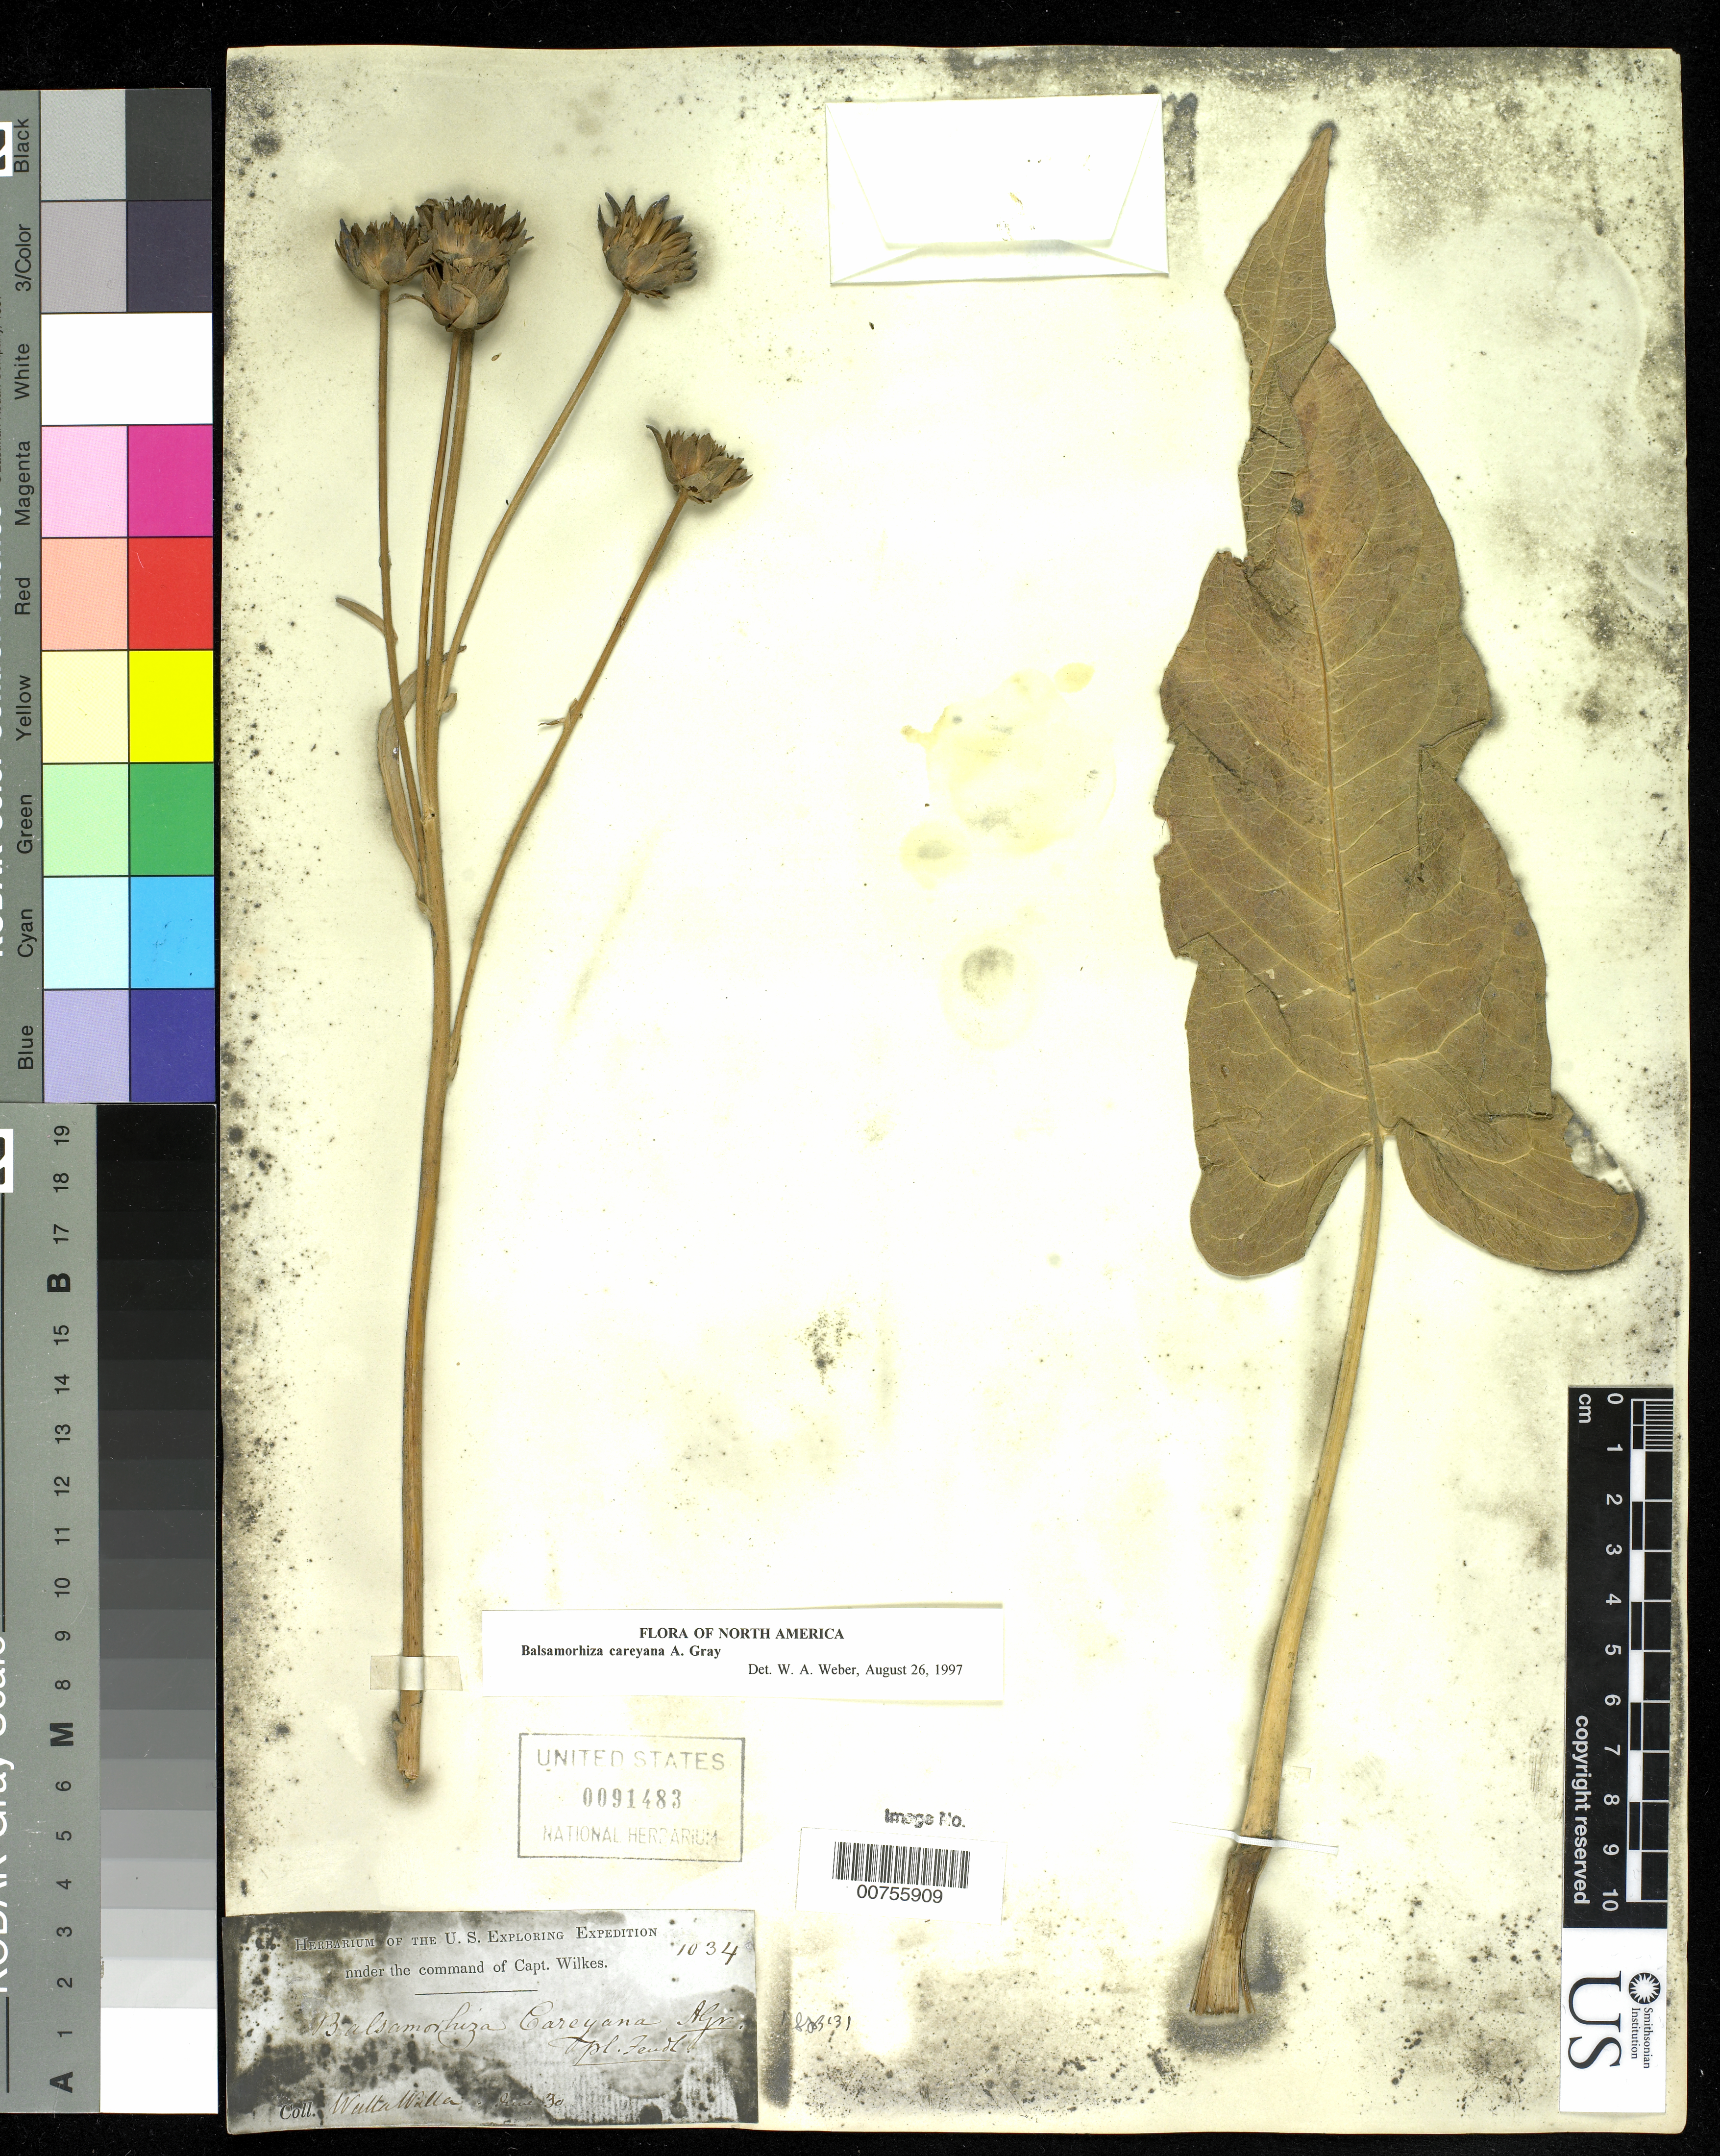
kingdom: Plantae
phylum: Tracheophyta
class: Magnoliopsida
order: Asterales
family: Asteraceae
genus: Balsamorhiza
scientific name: Balsamorhiza careyana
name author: A. Gray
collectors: Wilkes Explor. Exped.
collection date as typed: June 30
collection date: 1838/1842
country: United States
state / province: Washington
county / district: Walla Walla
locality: Walla walla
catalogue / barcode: US 91483